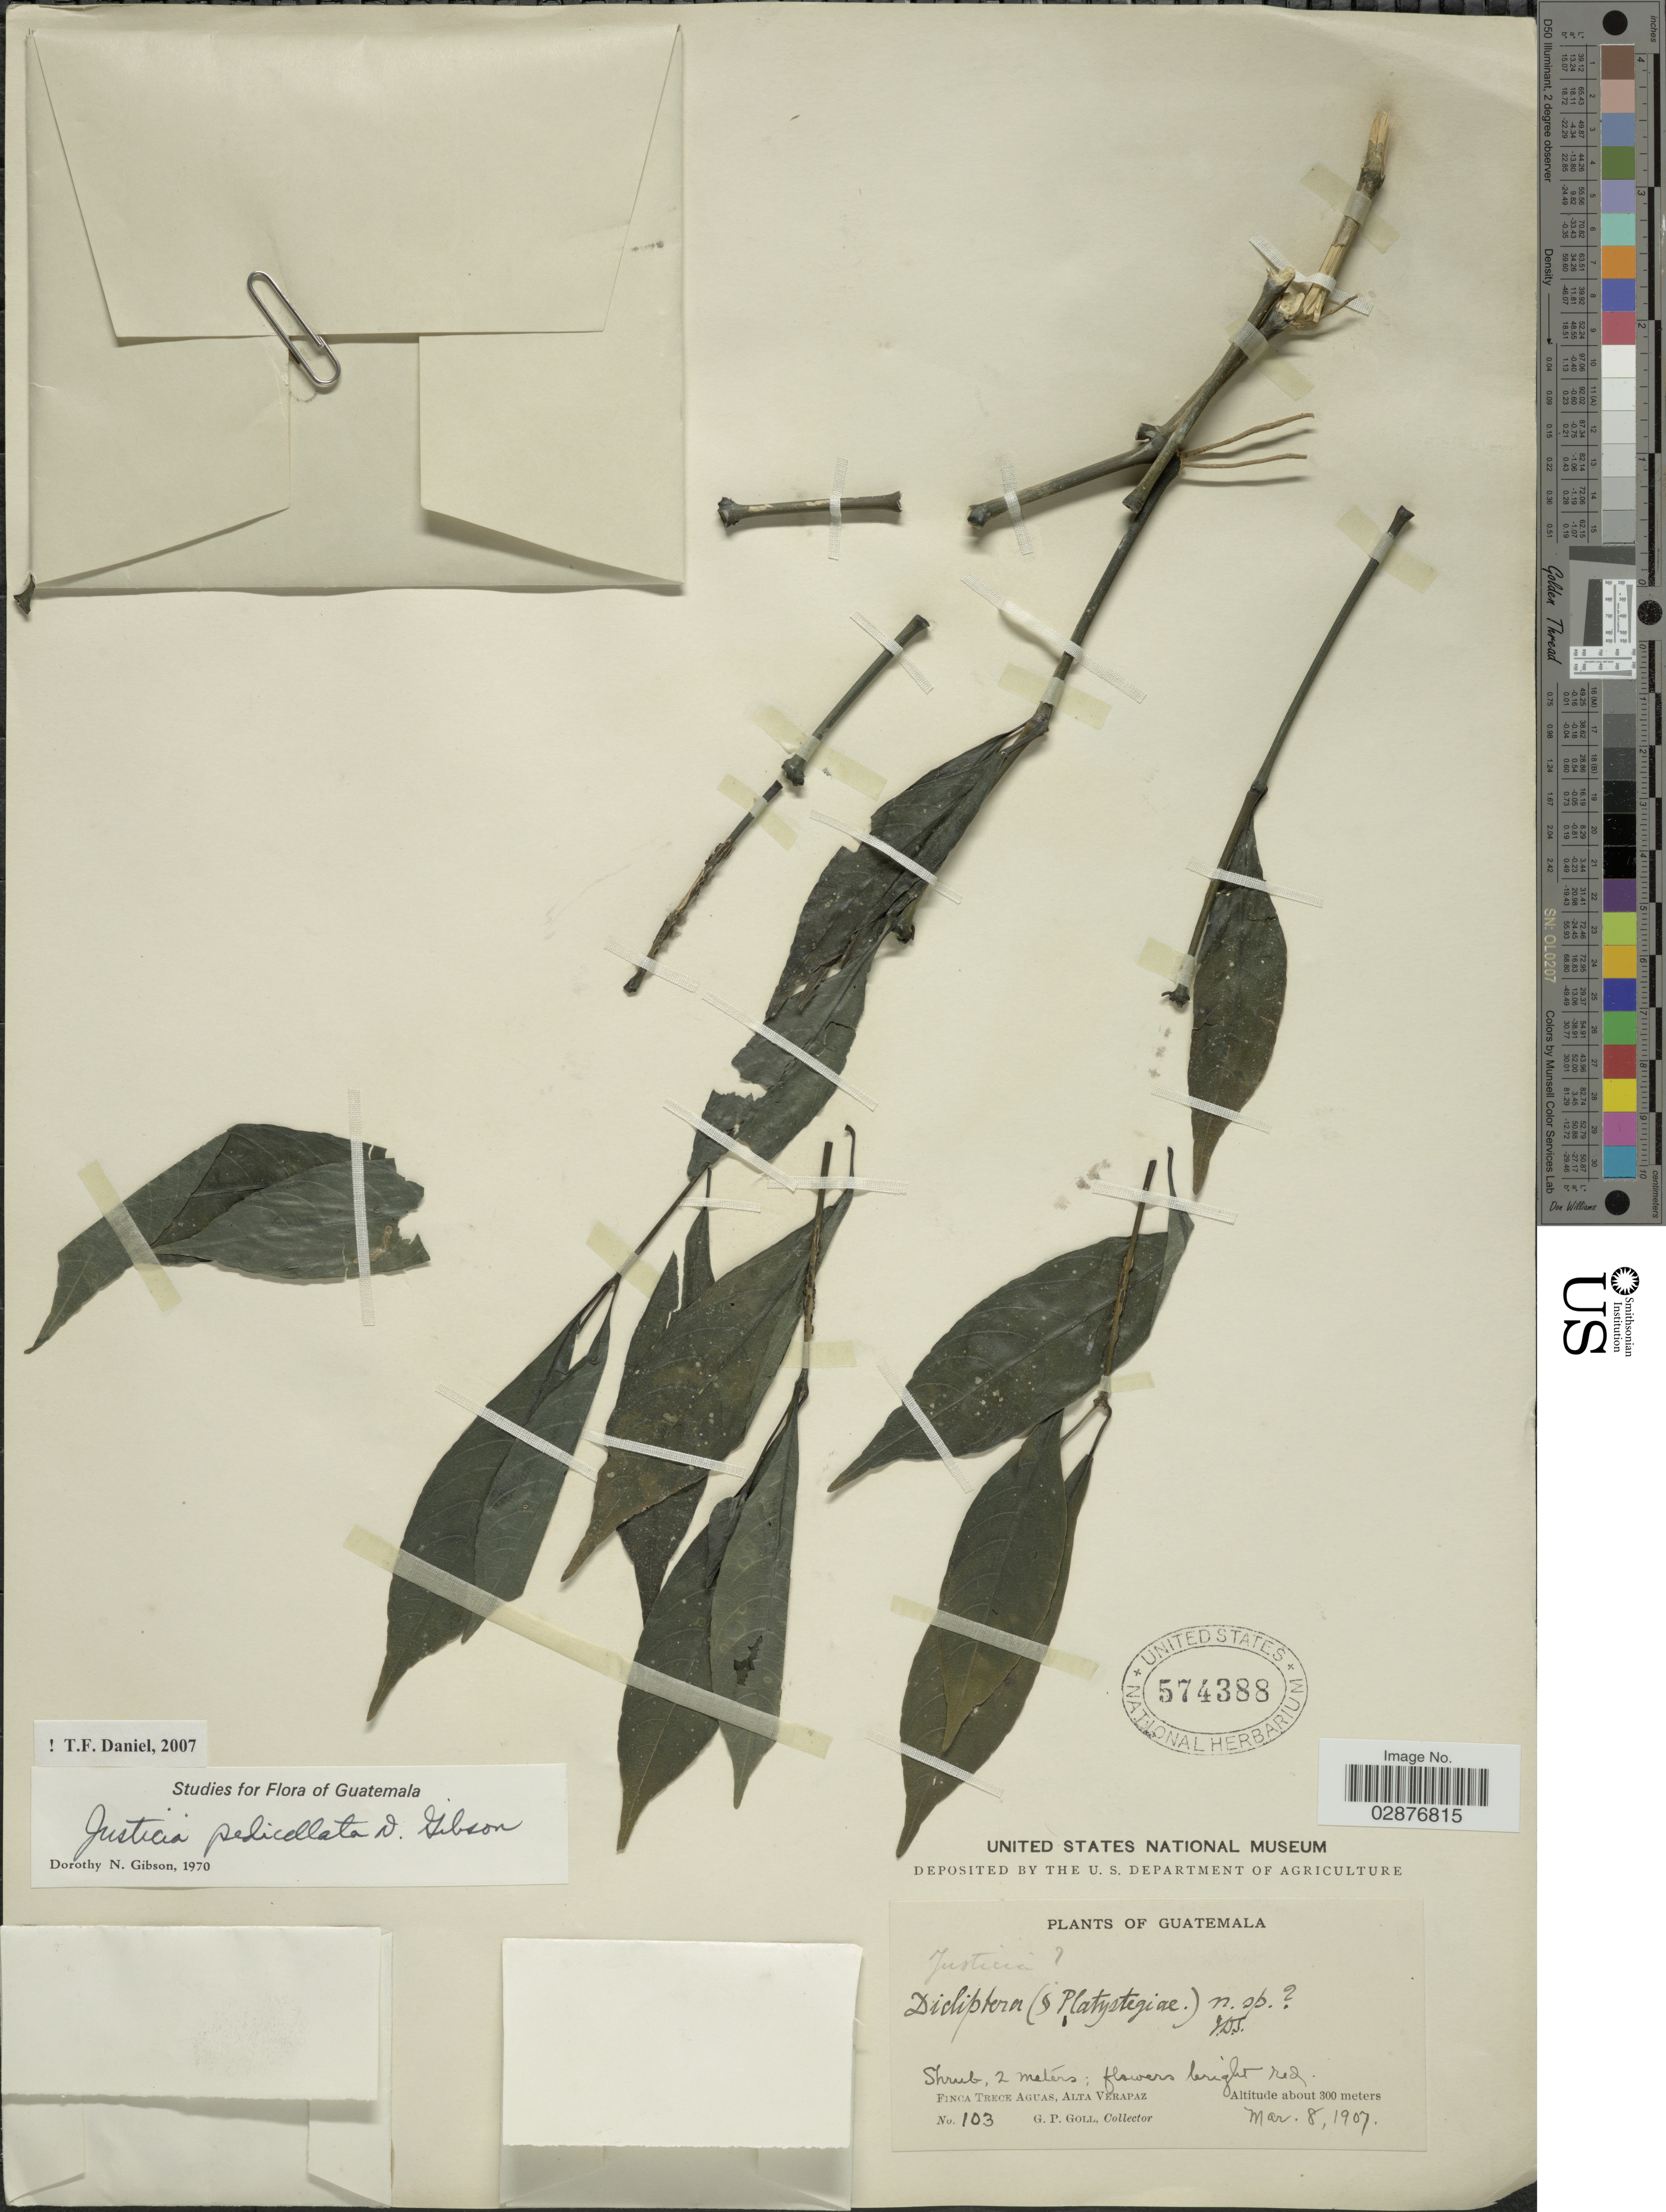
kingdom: Plantae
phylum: Tracheophyta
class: Magnoliopsida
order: Lamiales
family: Acanthaceae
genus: Justicia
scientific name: Justicia pedicellata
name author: D.N. Gibson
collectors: G. P. Goll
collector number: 103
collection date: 1907-03-08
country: Guatemala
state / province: Alta Verapaz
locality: Finca Trece Aguas.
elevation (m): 300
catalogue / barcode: US 574388